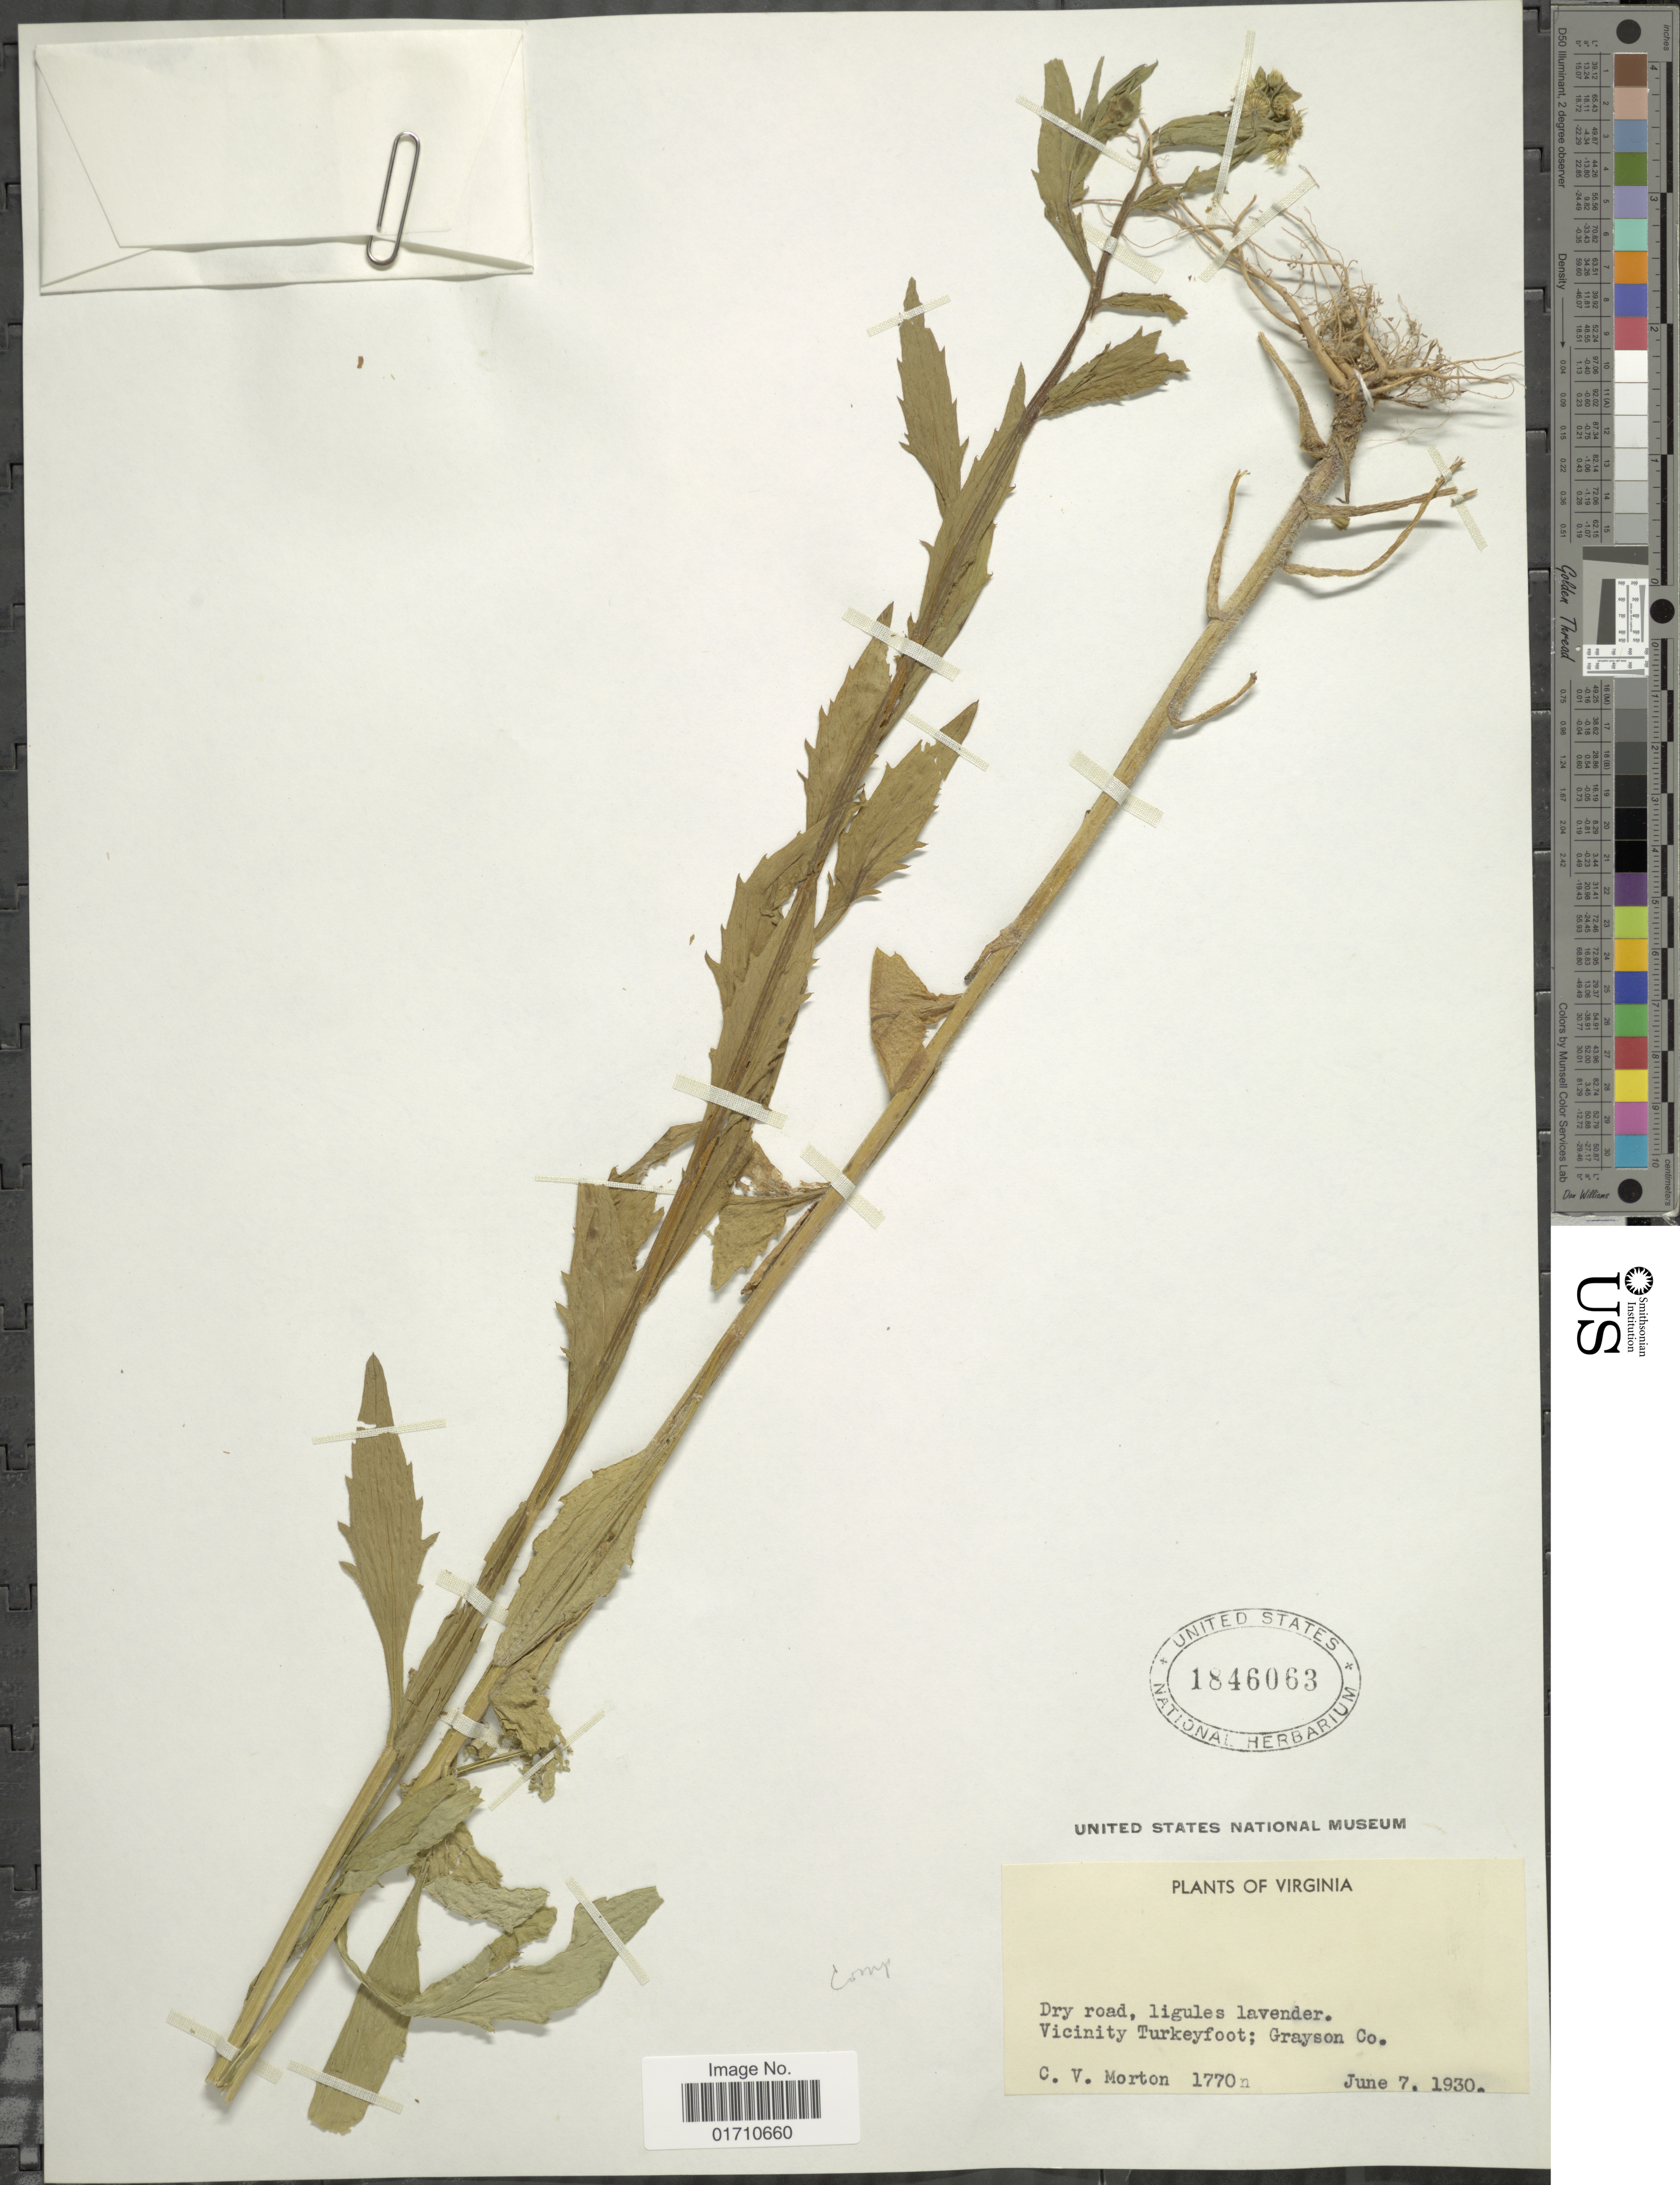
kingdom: Plantae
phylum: Tracheophyta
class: Magnoliopsida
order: Asterales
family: Asteraceae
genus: Erigeron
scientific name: Erigeron annuus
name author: (L.) Pers.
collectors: C. V. Morton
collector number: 1770n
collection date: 1930-06-07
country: United States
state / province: Virginia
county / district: Grayson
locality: Vicinity Turkeyfoot; Grayson Co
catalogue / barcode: US 1846063